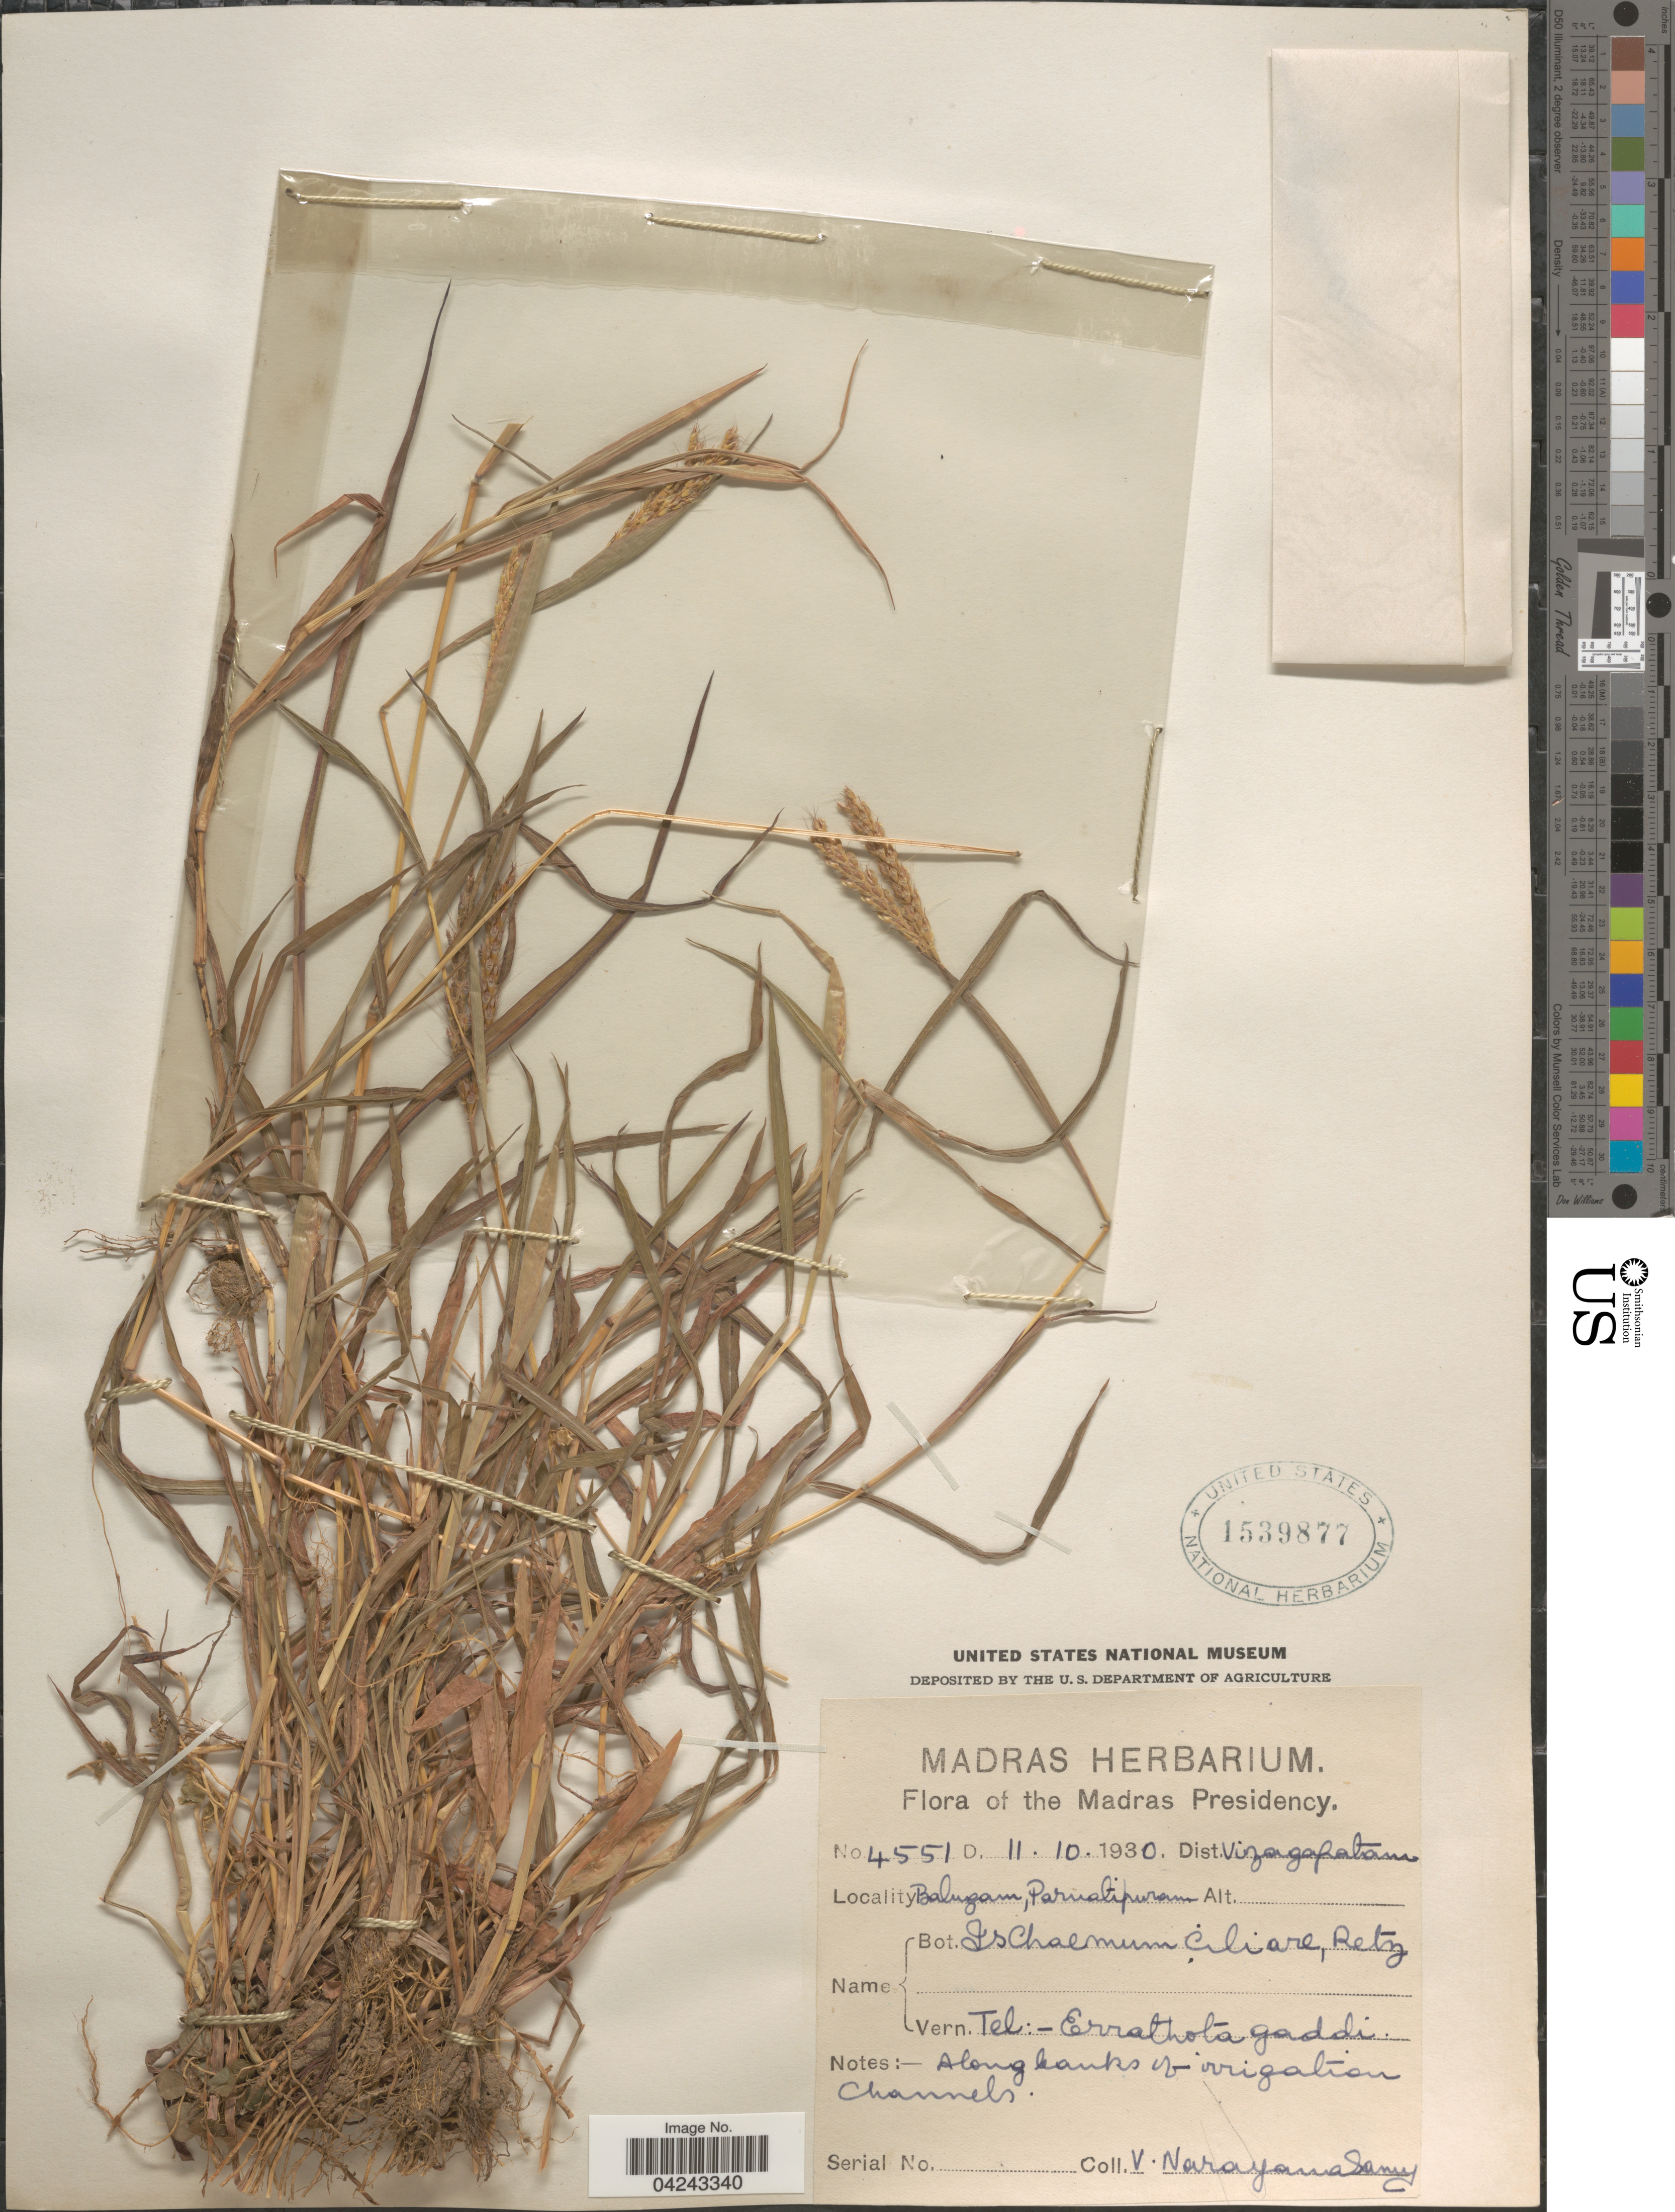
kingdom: Plantae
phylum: Tracheophyta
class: Liliopsida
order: Poales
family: Poaceae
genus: Ischaemum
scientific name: Ischaemum ciliare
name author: Retz.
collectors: V. Narayanaswami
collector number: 4551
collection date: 1930-10-11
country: India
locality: Madras Presidency. Dist. Vizagapatam. Baluzam, Parvatipuram.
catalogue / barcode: US 1539877